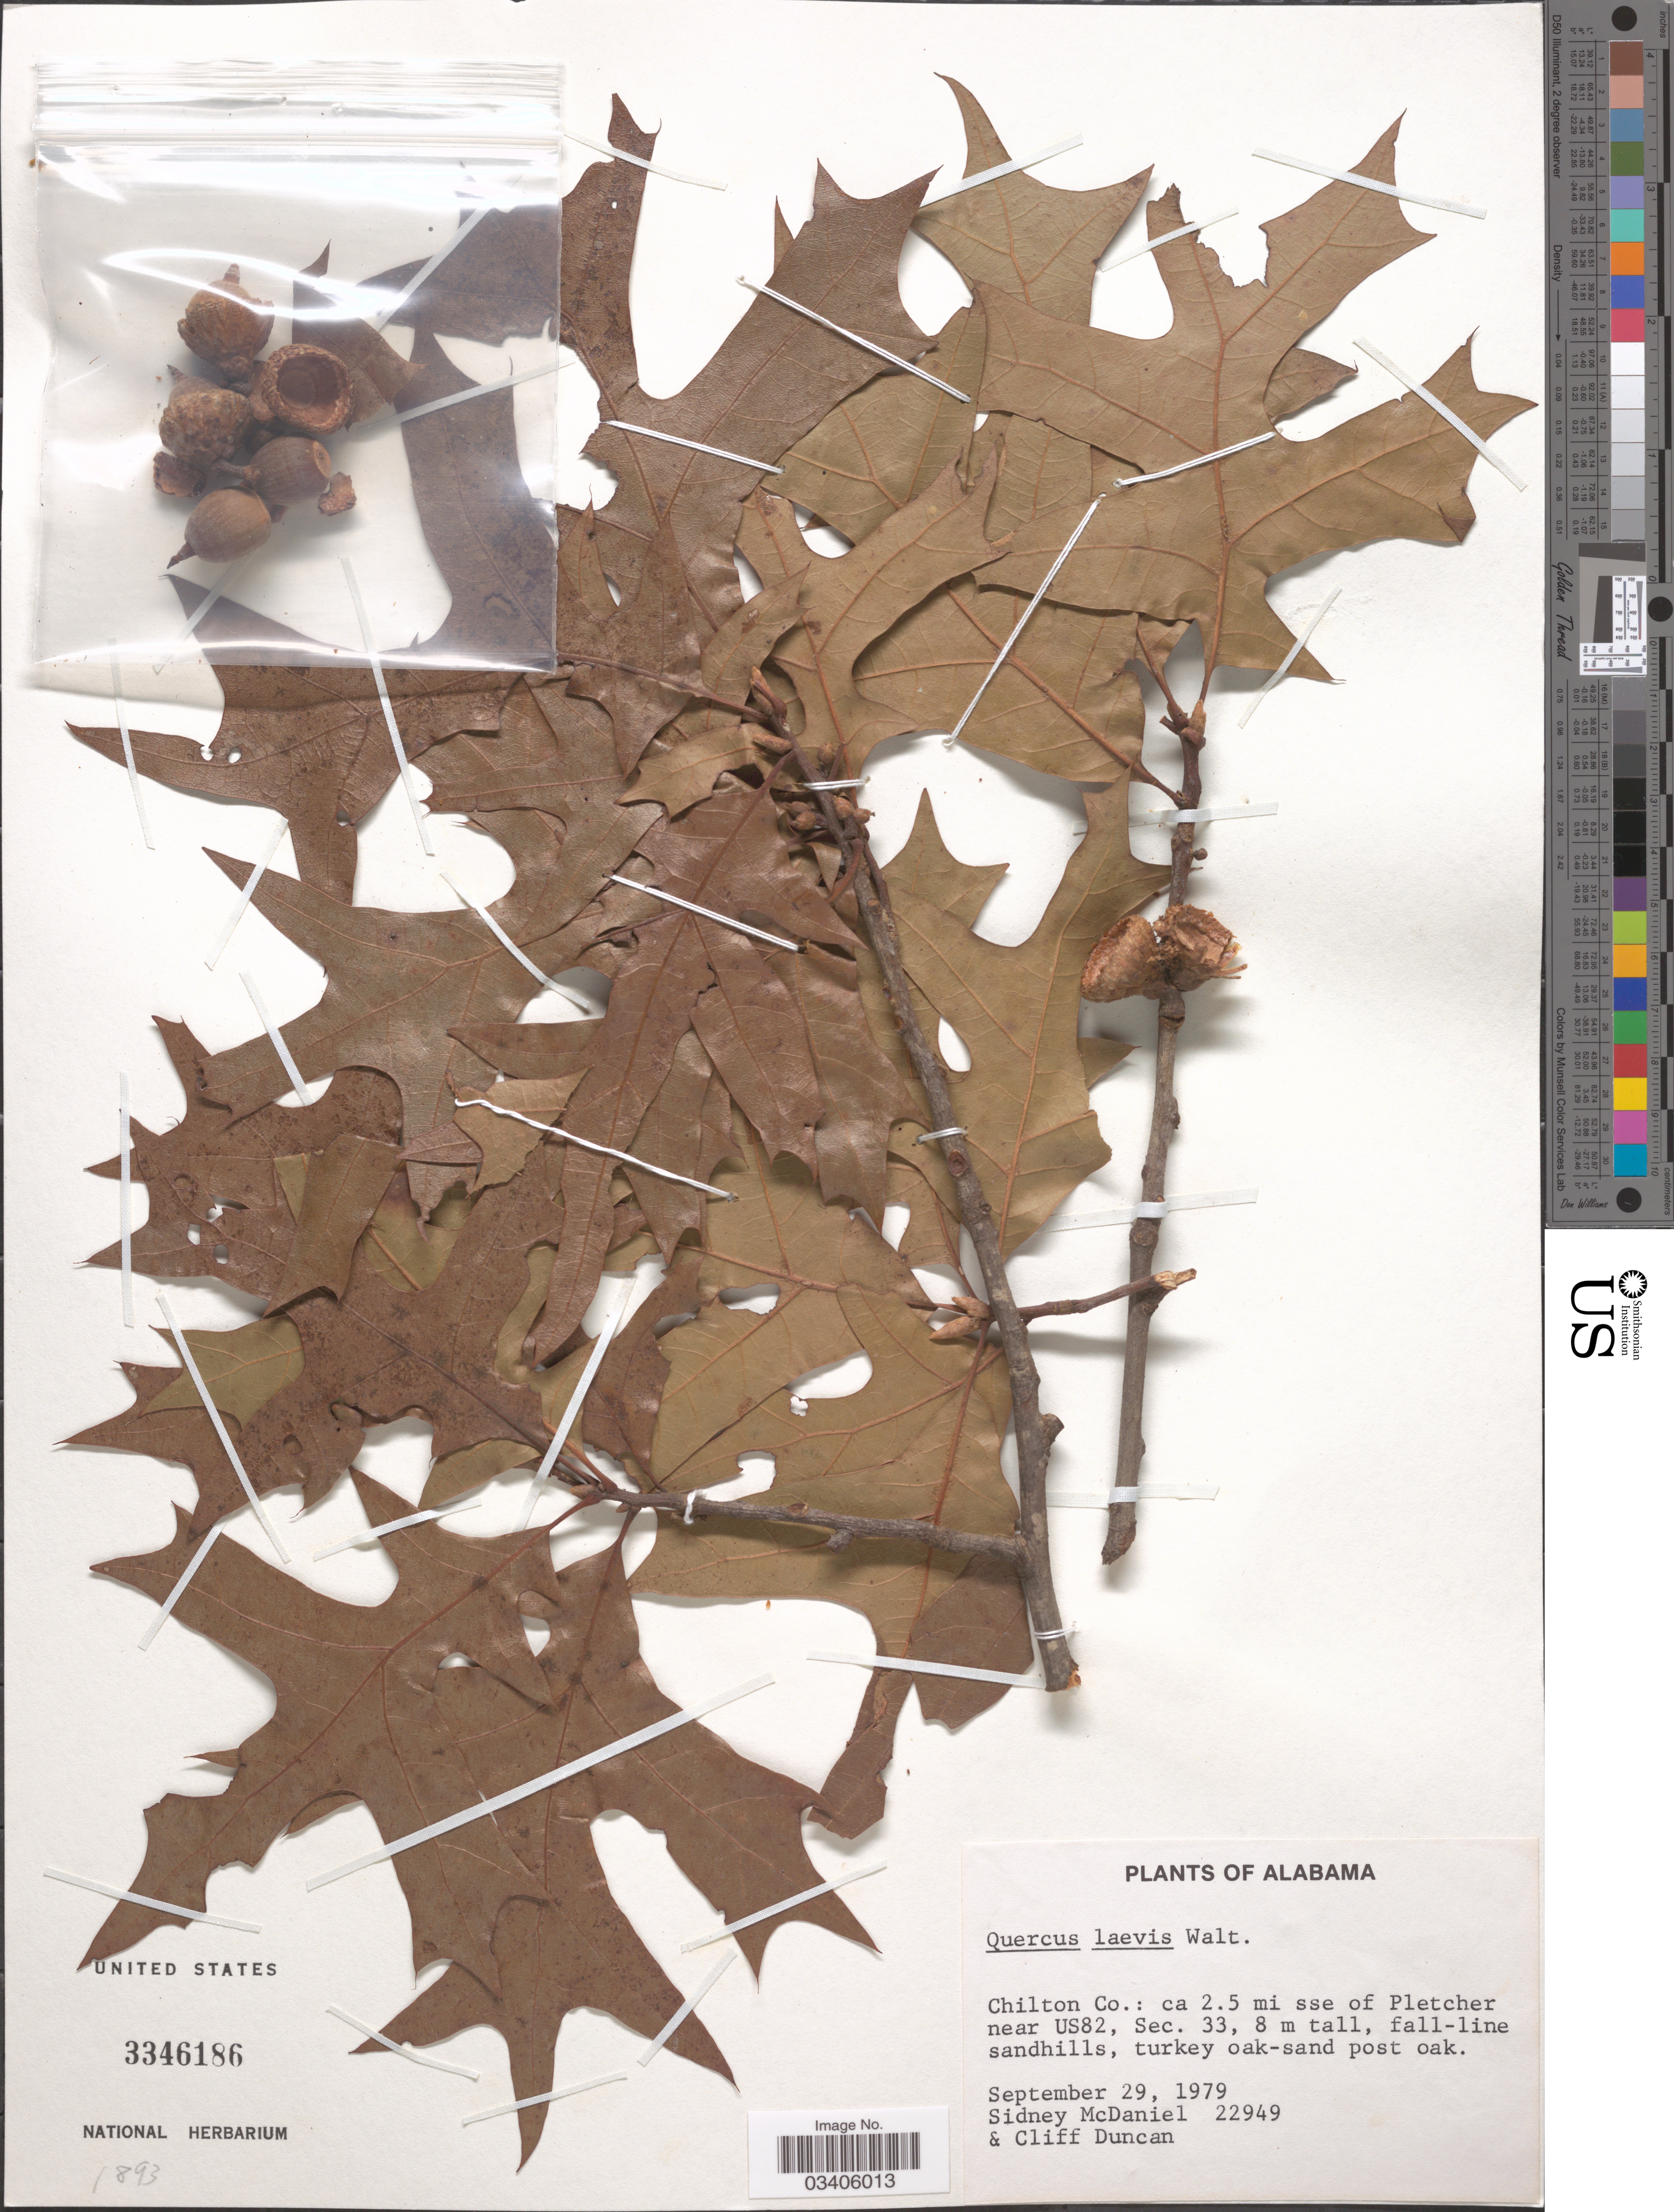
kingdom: Plantae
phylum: Tracheophyta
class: Magnoliopsida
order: Fagales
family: Fagaceae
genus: Quercus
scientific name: Quercus laevis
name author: Walter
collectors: S. McDaniel & C. Duncan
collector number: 22949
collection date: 1979-09-29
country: United States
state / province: Alabama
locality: Chilton Co.: ca 2.5 mi sse of Pletcher near US82, Sec. 33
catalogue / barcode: US 3346186